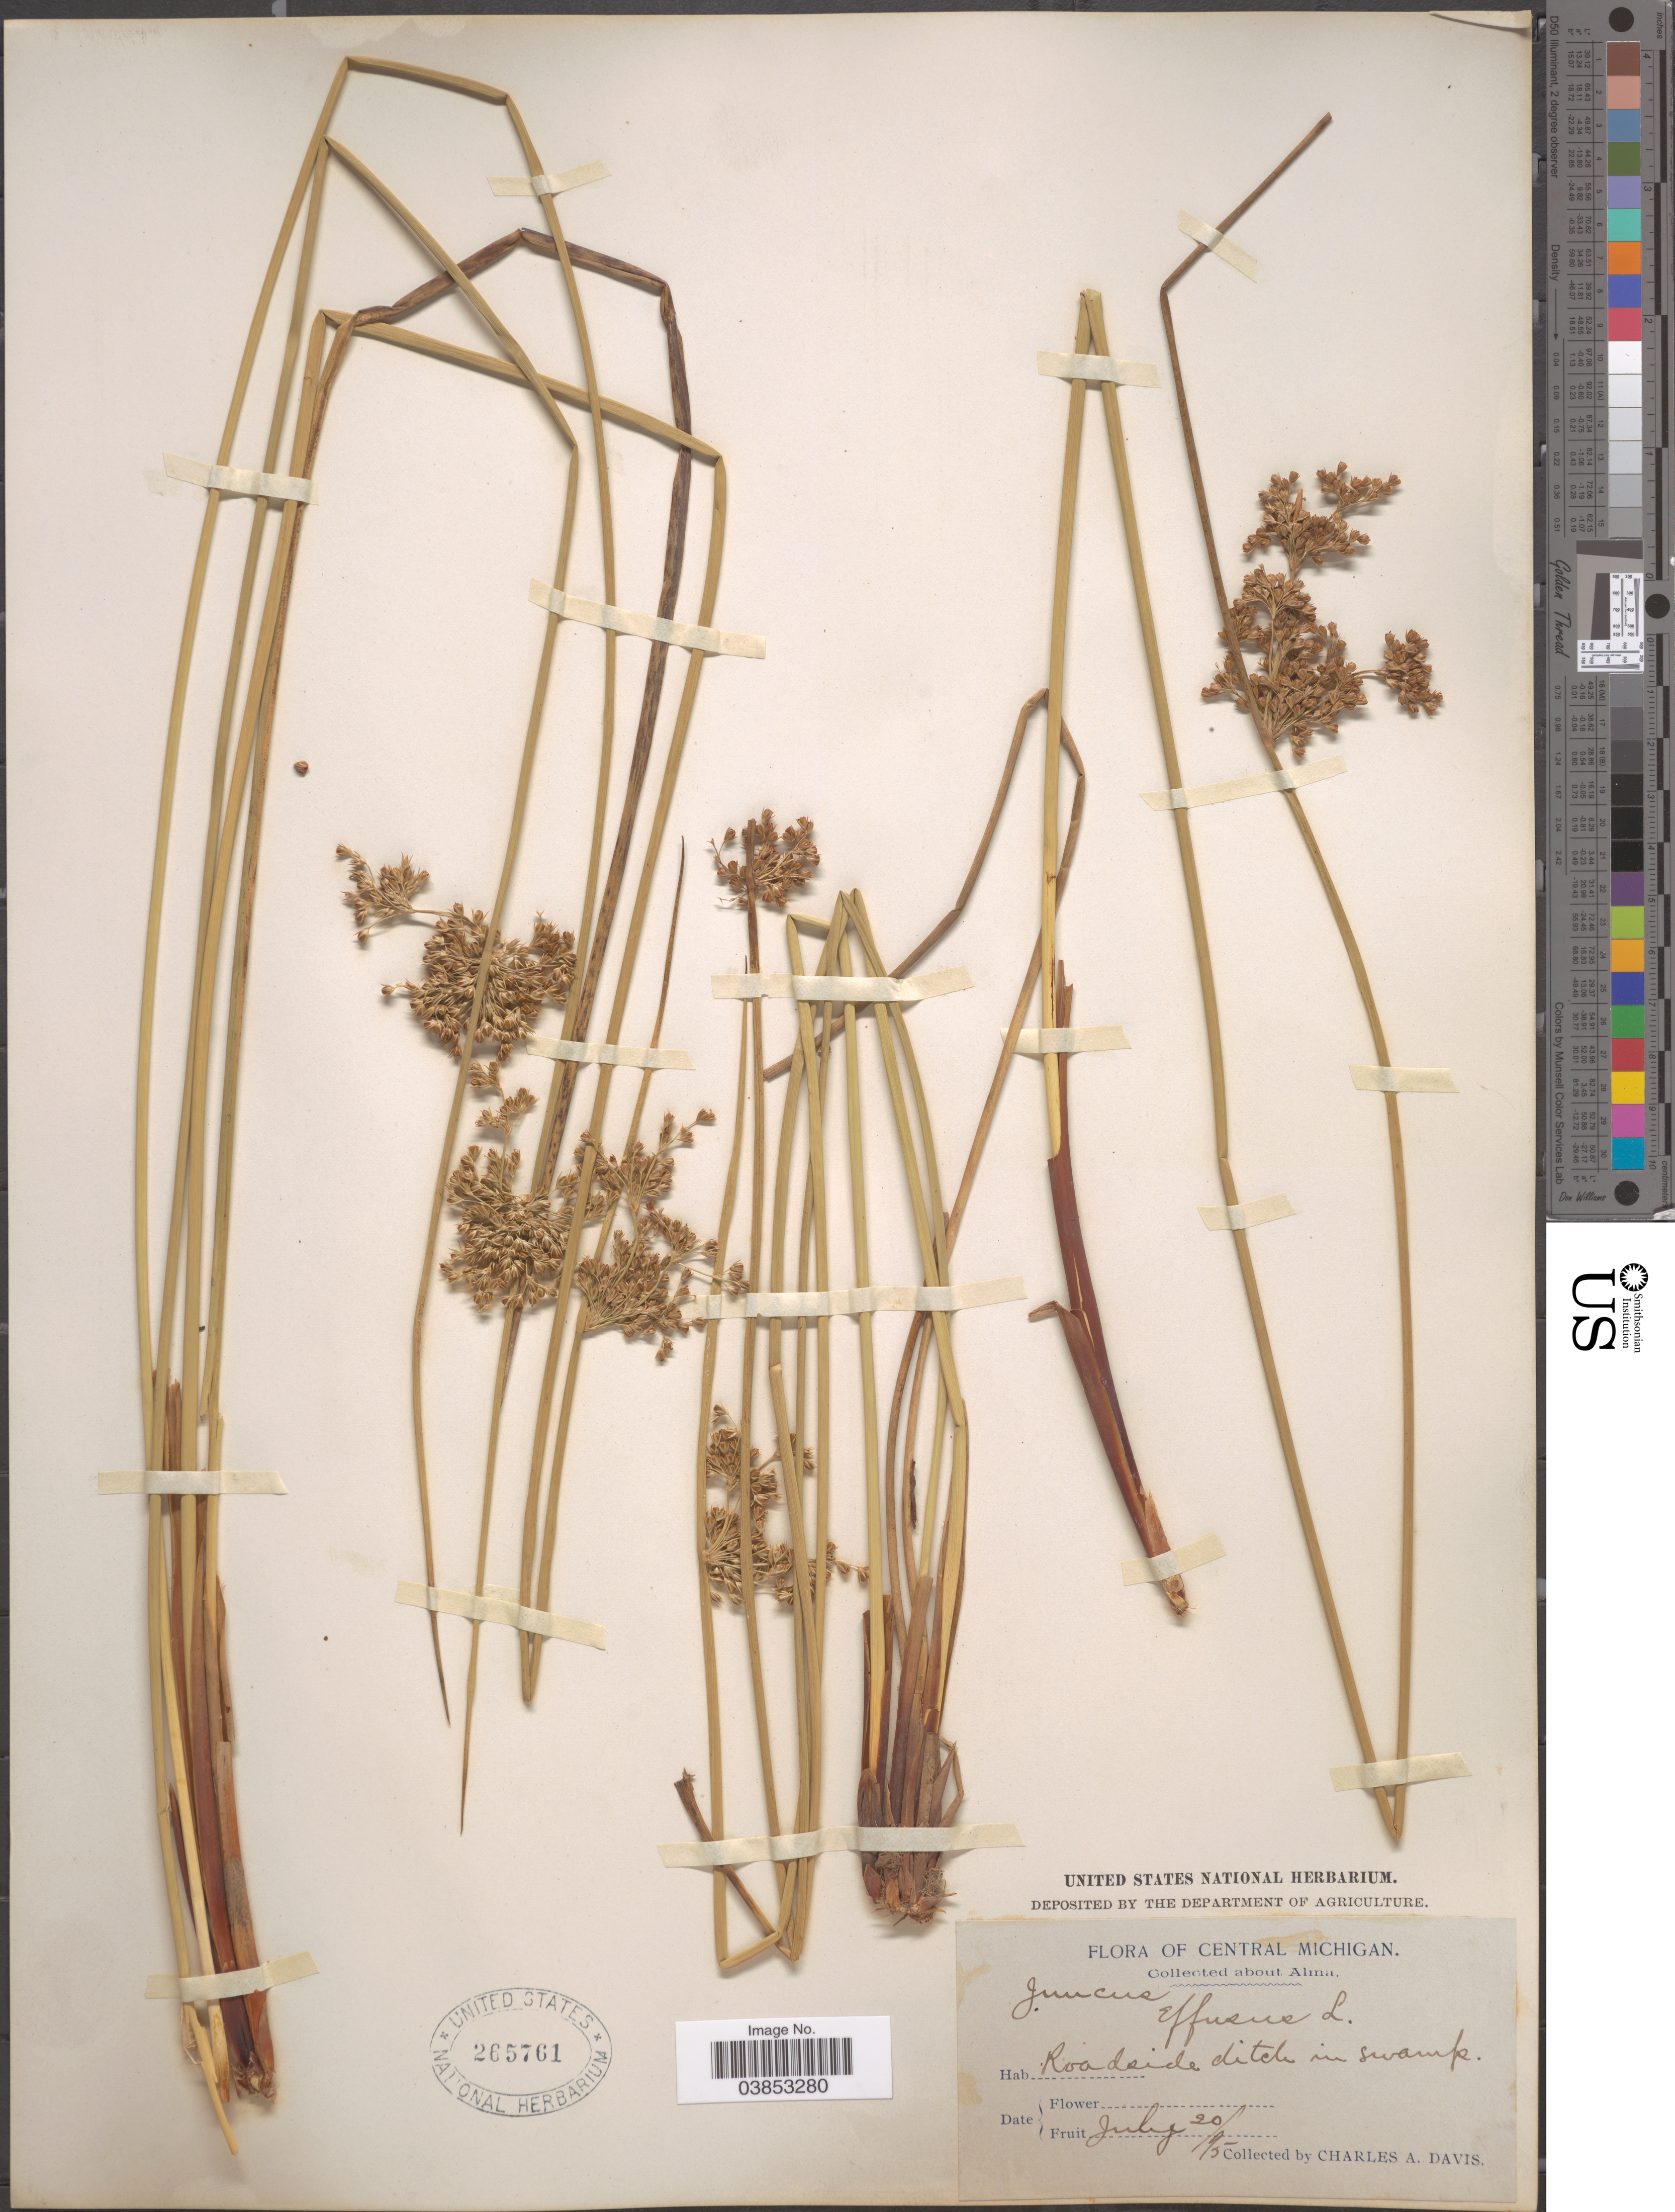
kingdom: Plantae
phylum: Tracheophyta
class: Liliopsida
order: Poales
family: Juncaceae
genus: Juncus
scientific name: Juncus effusus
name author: L.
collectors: C. Davis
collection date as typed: Transcribed d/m/y: 20/7/95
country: United States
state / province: Michigan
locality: Central Michigan. About Alma.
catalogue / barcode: US 265761